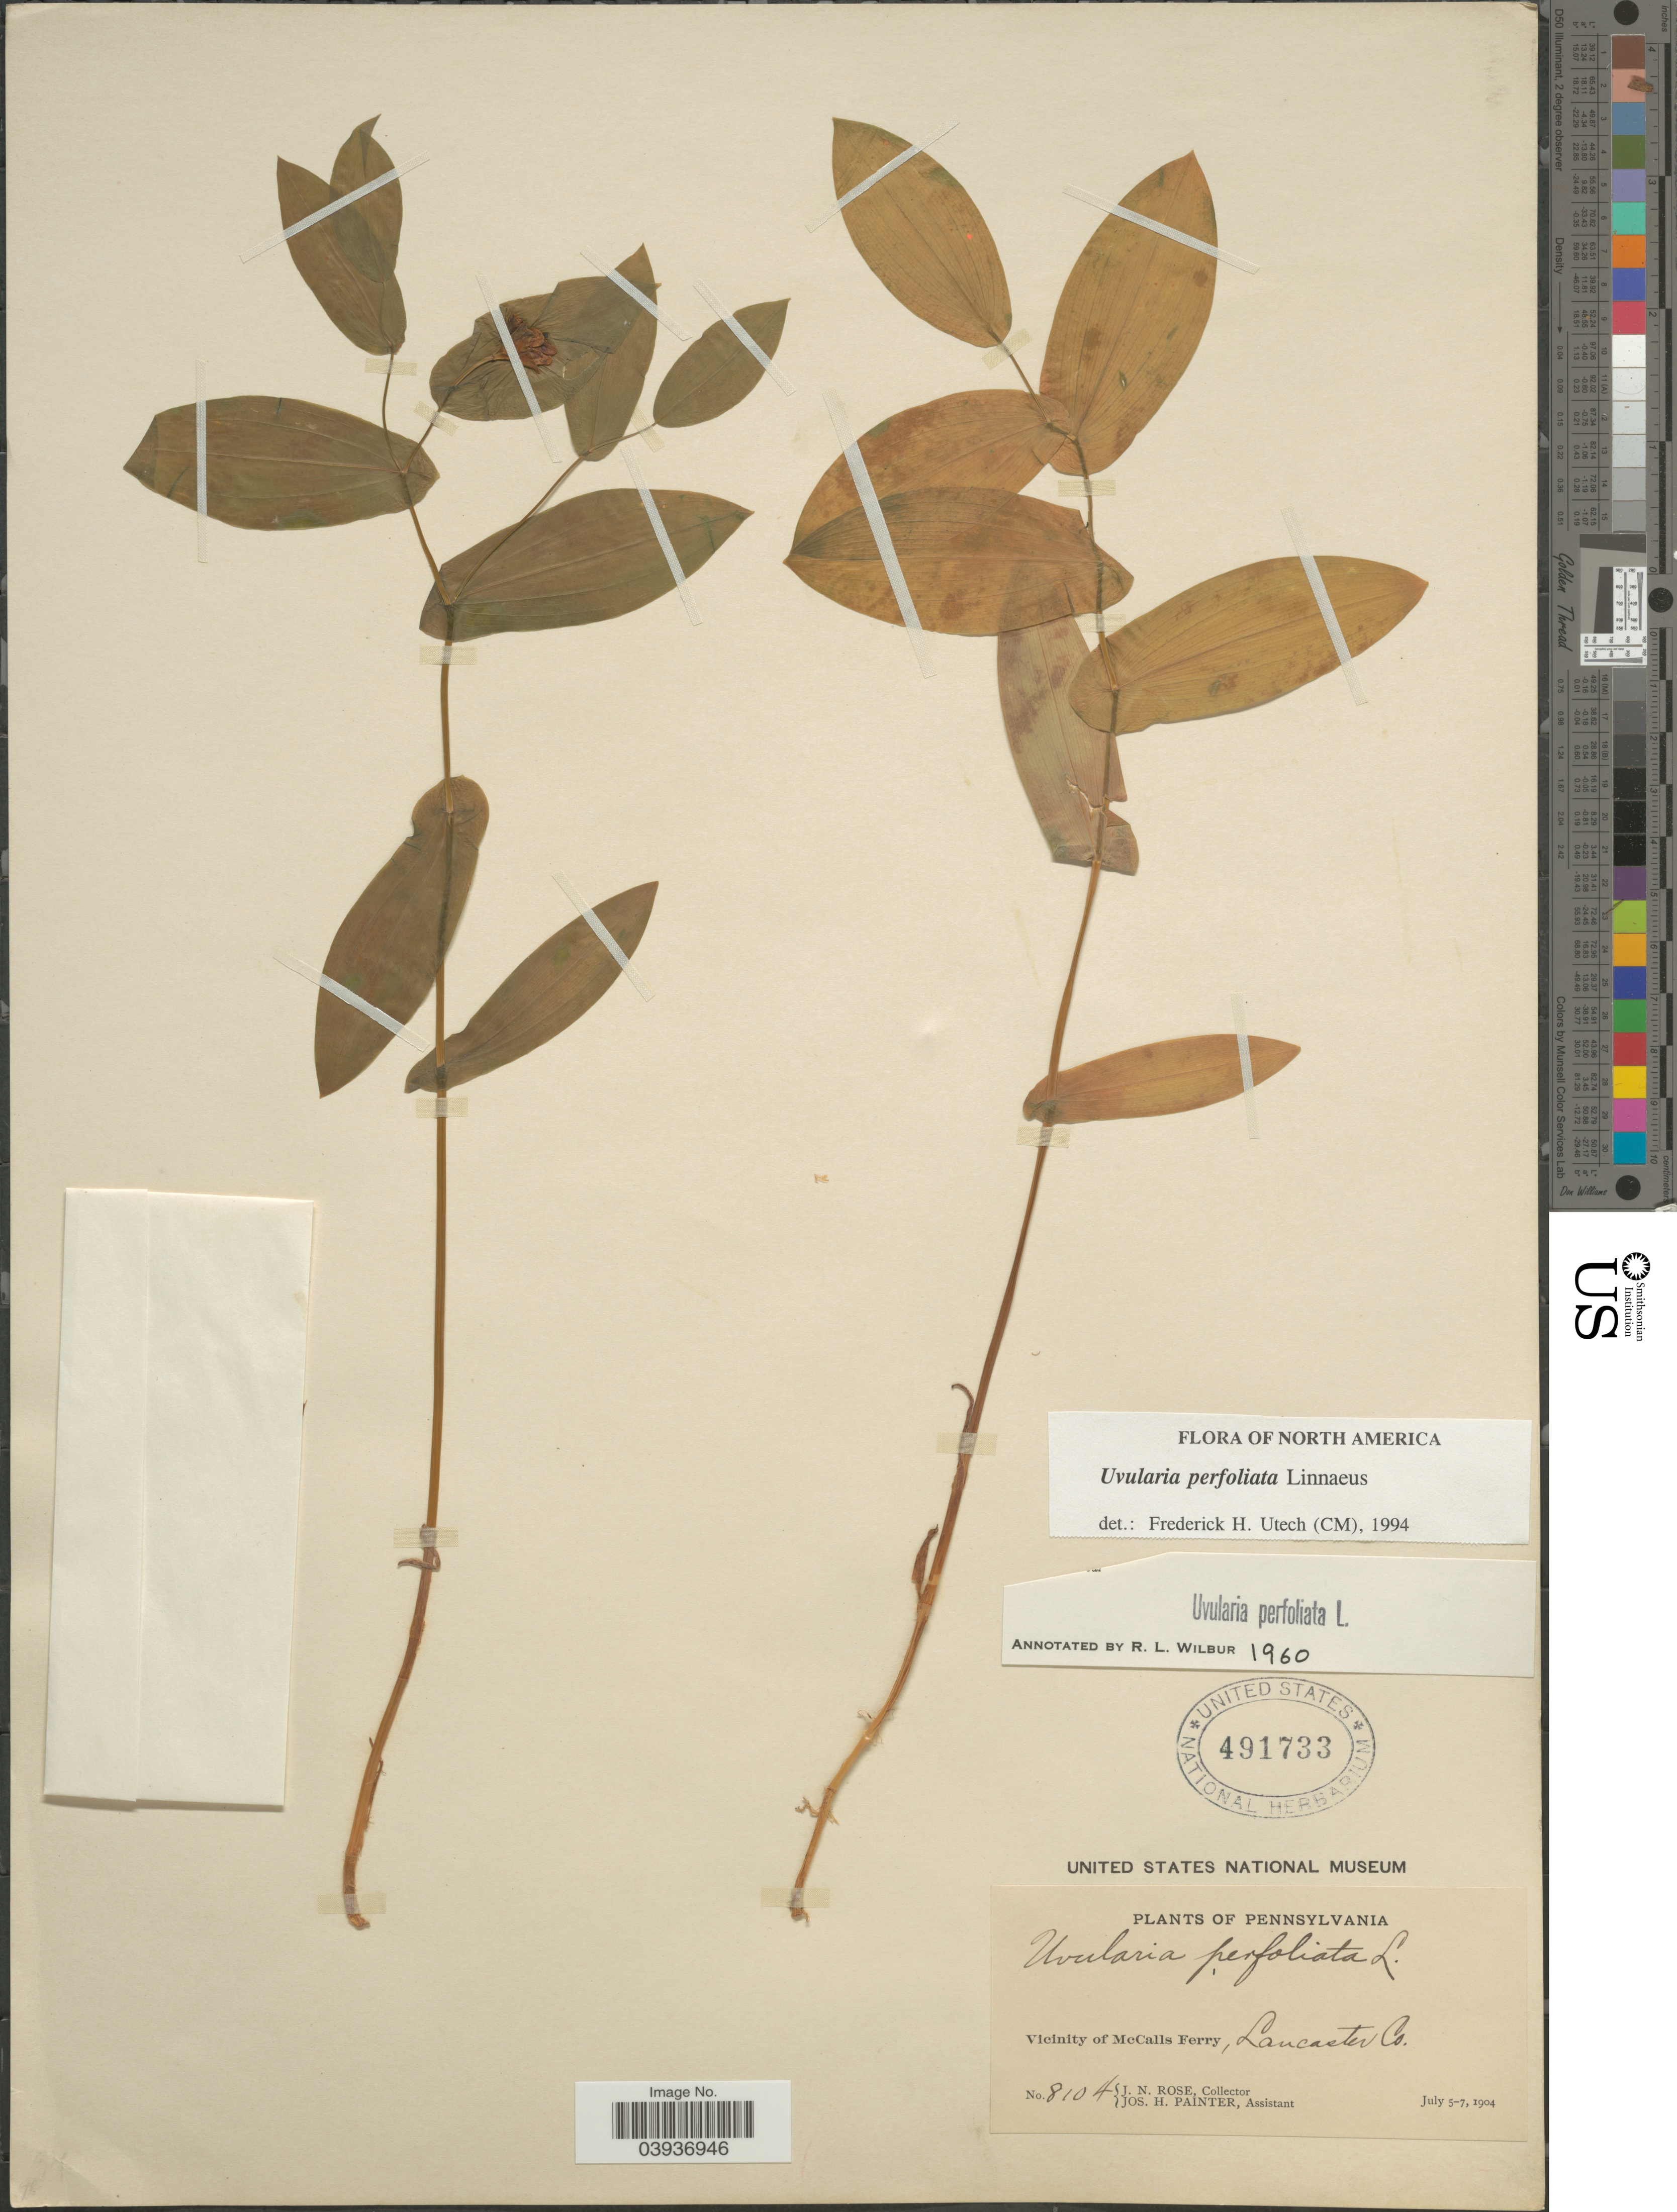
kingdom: Plantae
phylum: Tracheophyta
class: Liliopsida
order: Liliales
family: Colchicaceae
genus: Uvularia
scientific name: Uvularia perfoliata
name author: L.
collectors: J. N. Rose & J. H. Painter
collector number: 8104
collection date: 1904-07-05/1904-07-07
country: United States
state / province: Pennsylvania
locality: Vicinity of McCalls Ferry, Lancaster Co.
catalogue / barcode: US 491733